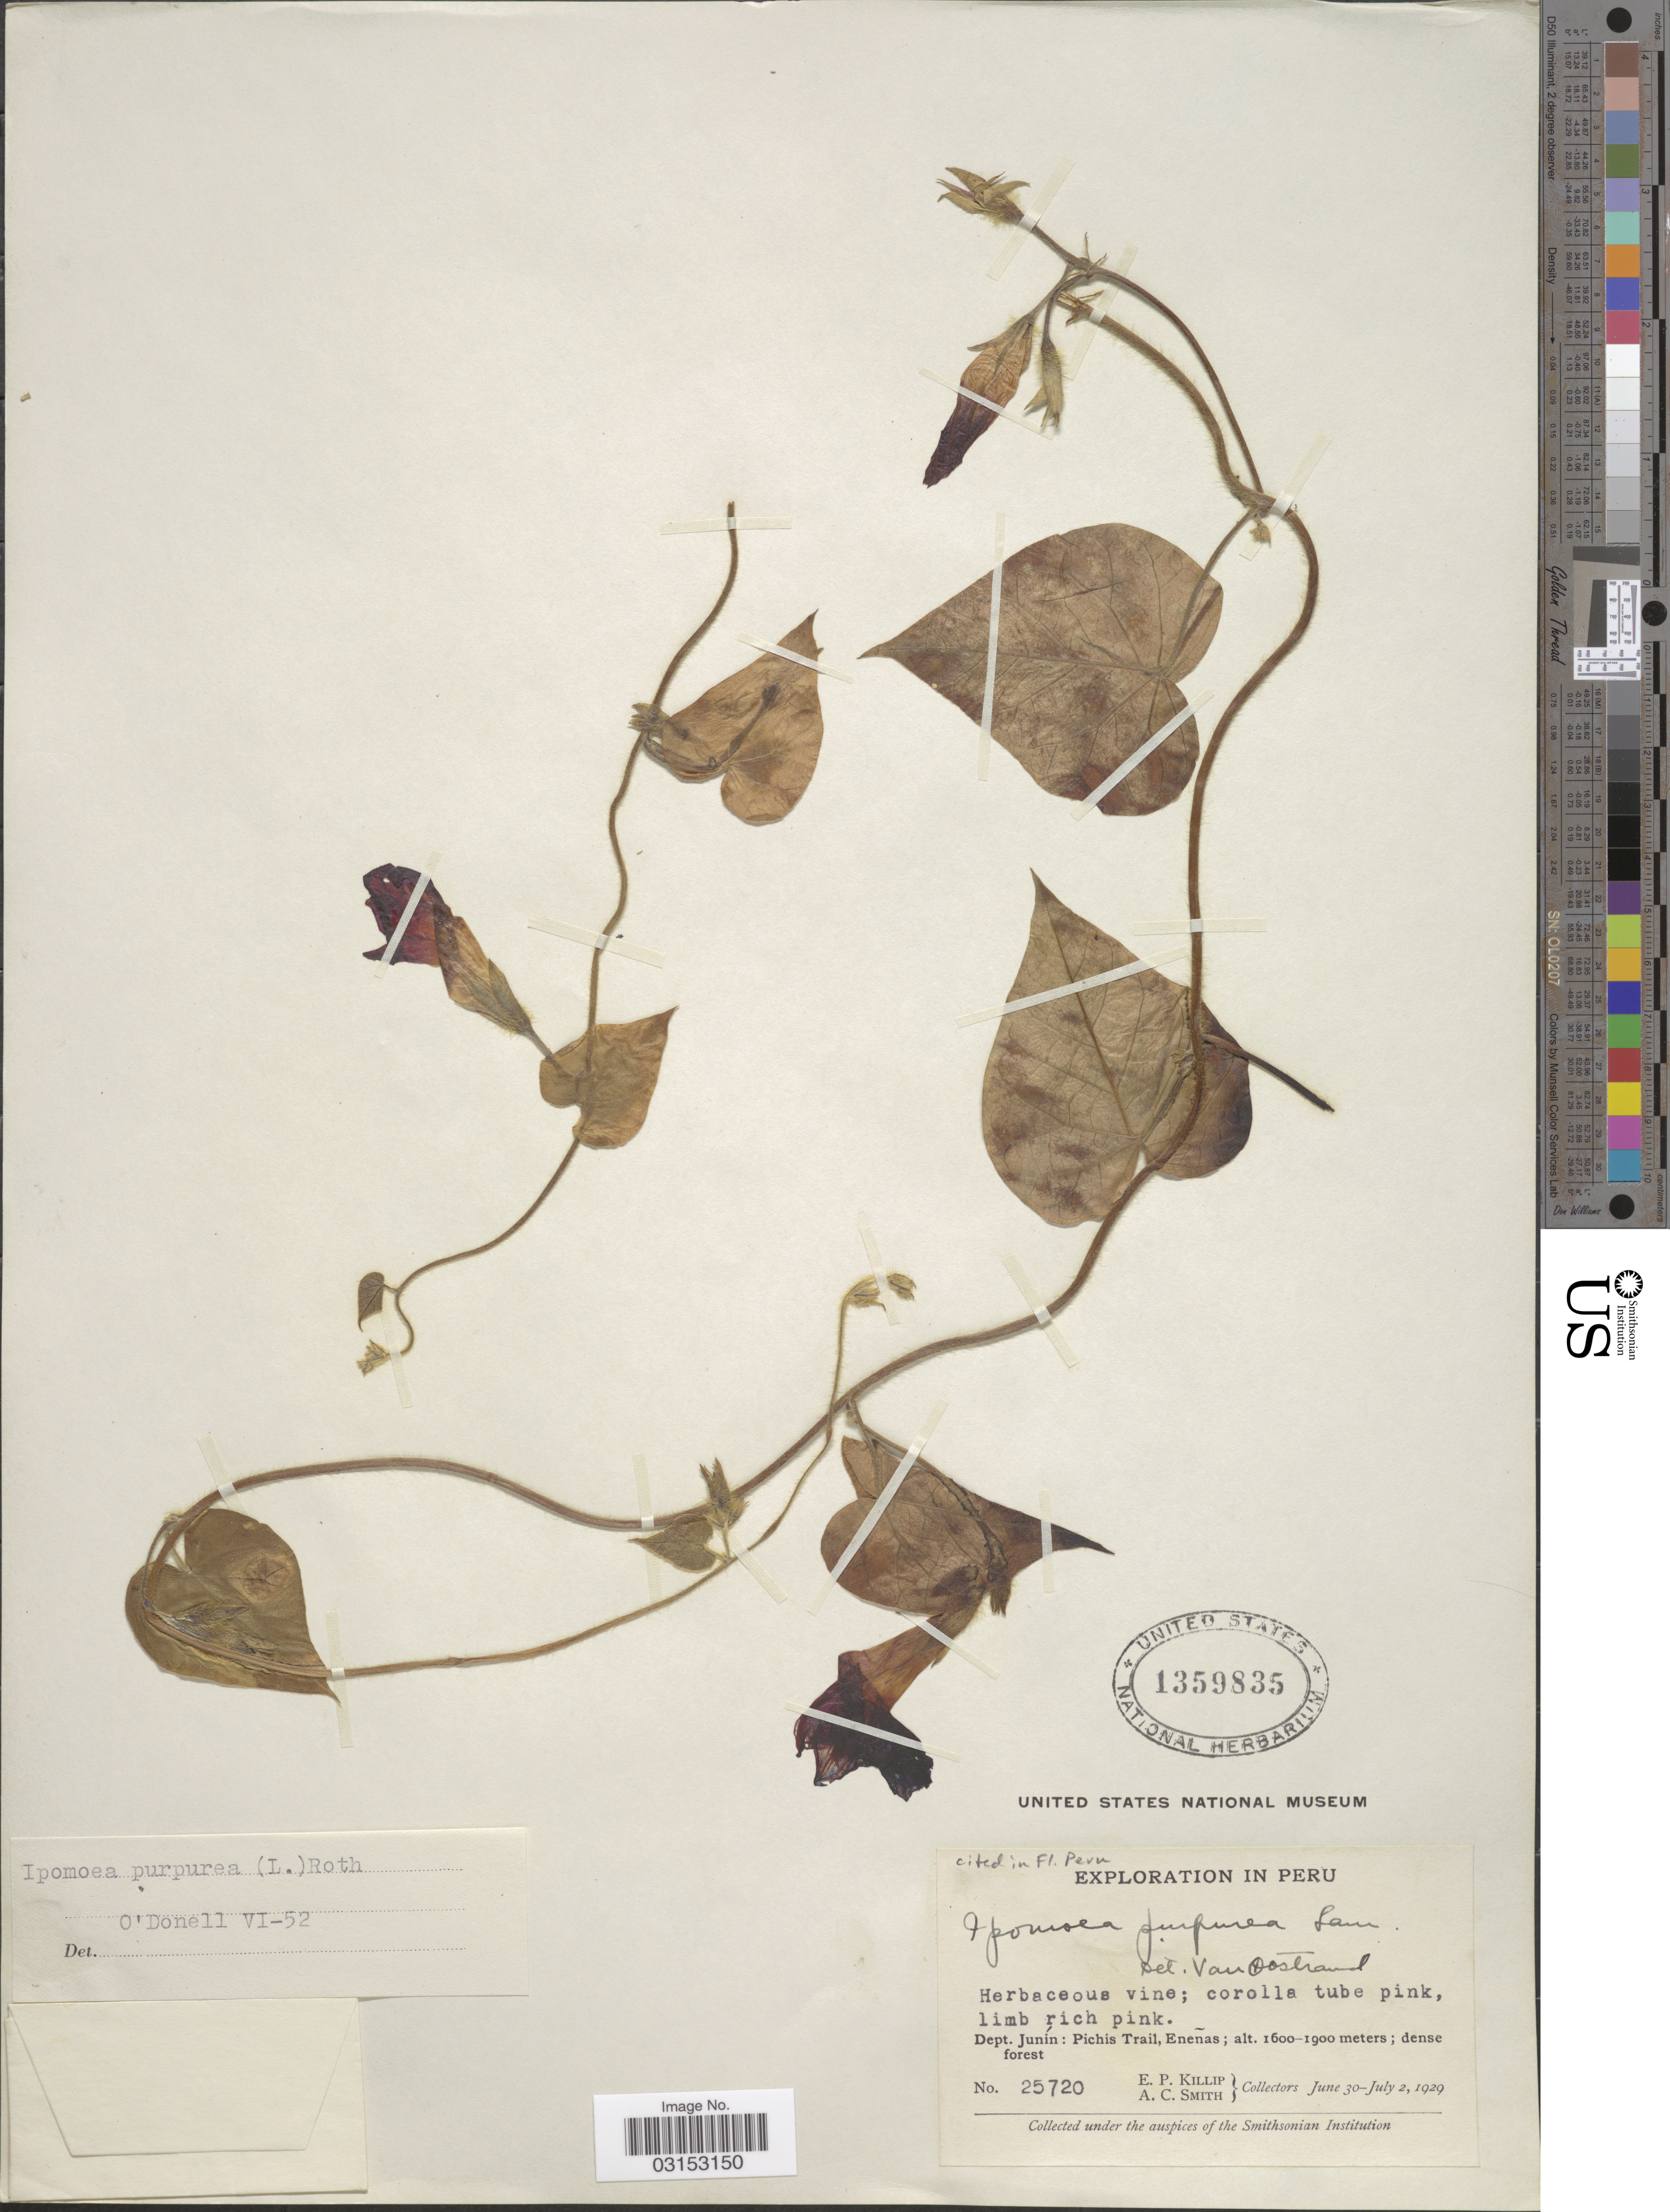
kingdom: Plantae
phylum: Tracheophyta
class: Magnoliopsida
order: Solanales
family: Convolvulaceae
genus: Ipomoea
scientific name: Ipomoea purpurea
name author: (L.) Roth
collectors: E. P. Killip & A. C. Smith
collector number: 25720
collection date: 1929-06-30/1929-07-02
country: Peru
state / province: Junín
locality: Dept. Junín: Pichis Trail, Eneñas.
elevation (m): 1600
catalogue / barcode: US 1359835